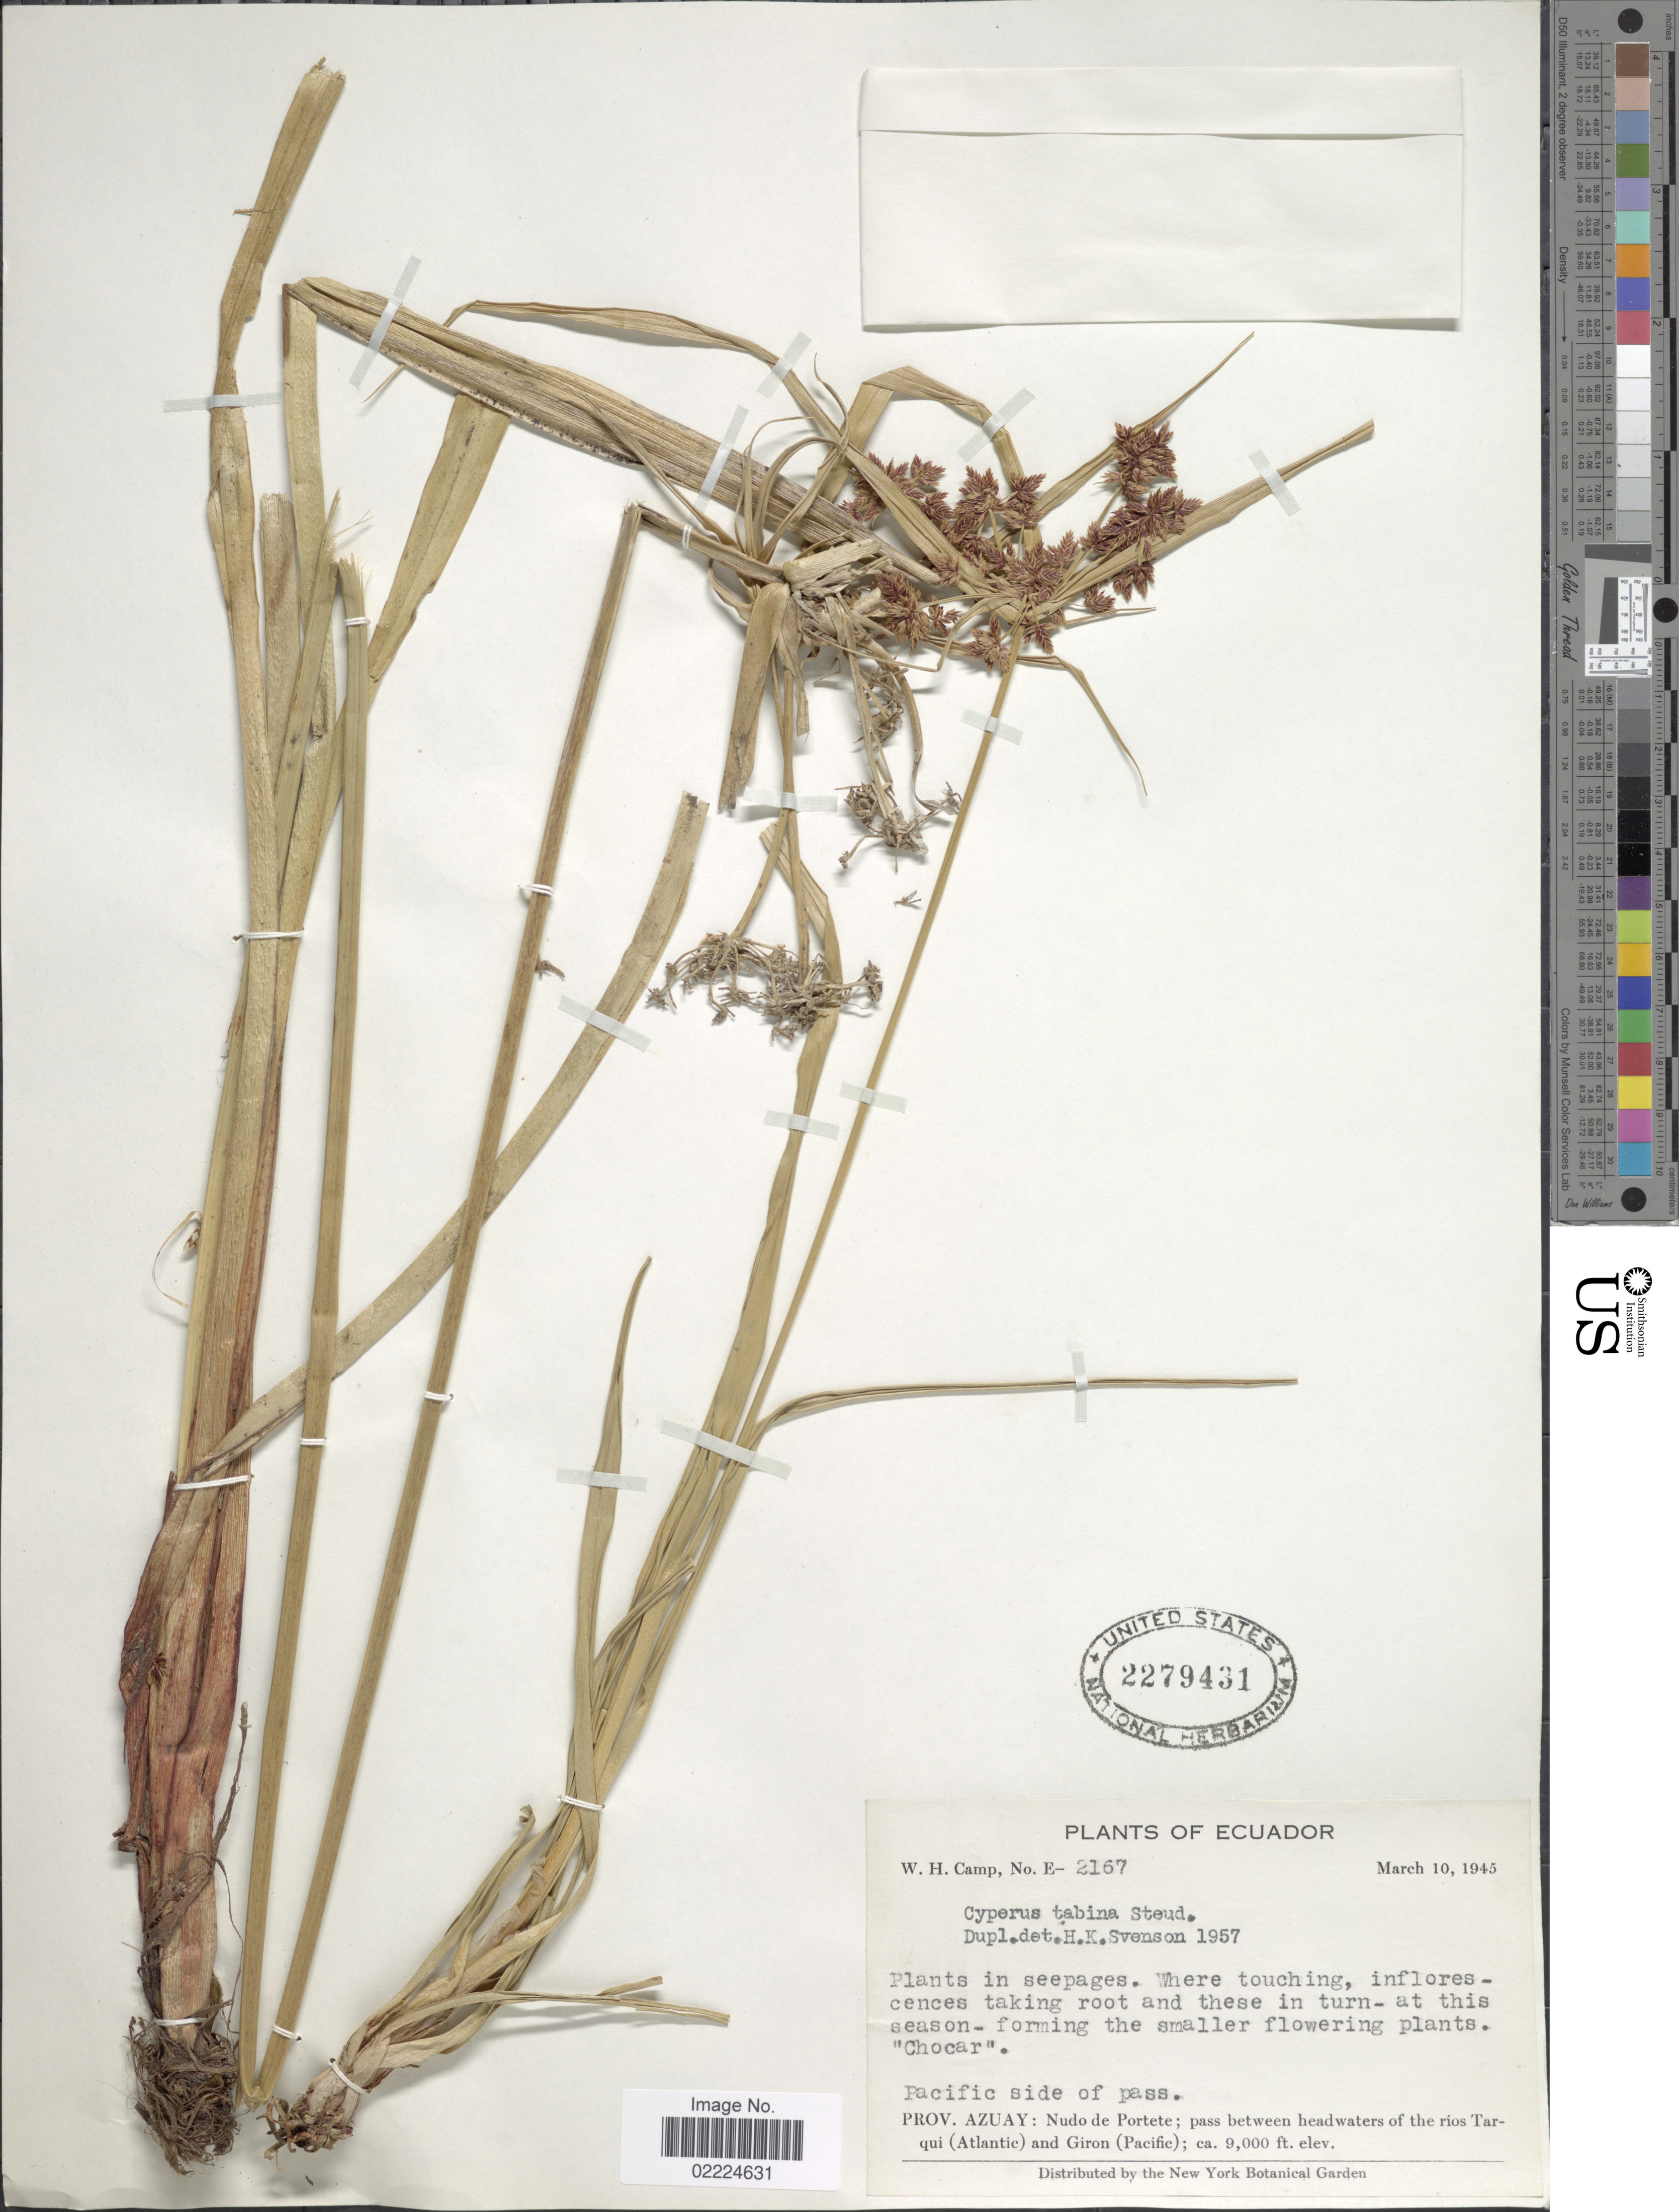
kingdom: Plantae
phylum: Tracheophyta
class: Liliopsida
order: Poales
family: Cyperaceae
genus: Cyperus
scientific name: Cyperus tabina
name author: Steud. ex Boeckeler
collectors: W. H. Camp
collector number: E-2167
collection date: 1945-03-10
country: Ecuador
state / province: Azuay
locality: Prov. Azuay: Nudo de Portete; pass between headwaters of the rios Tarqui (Atlantic) and Giron (Pacific)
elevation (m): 2743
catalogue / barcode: US 2279431